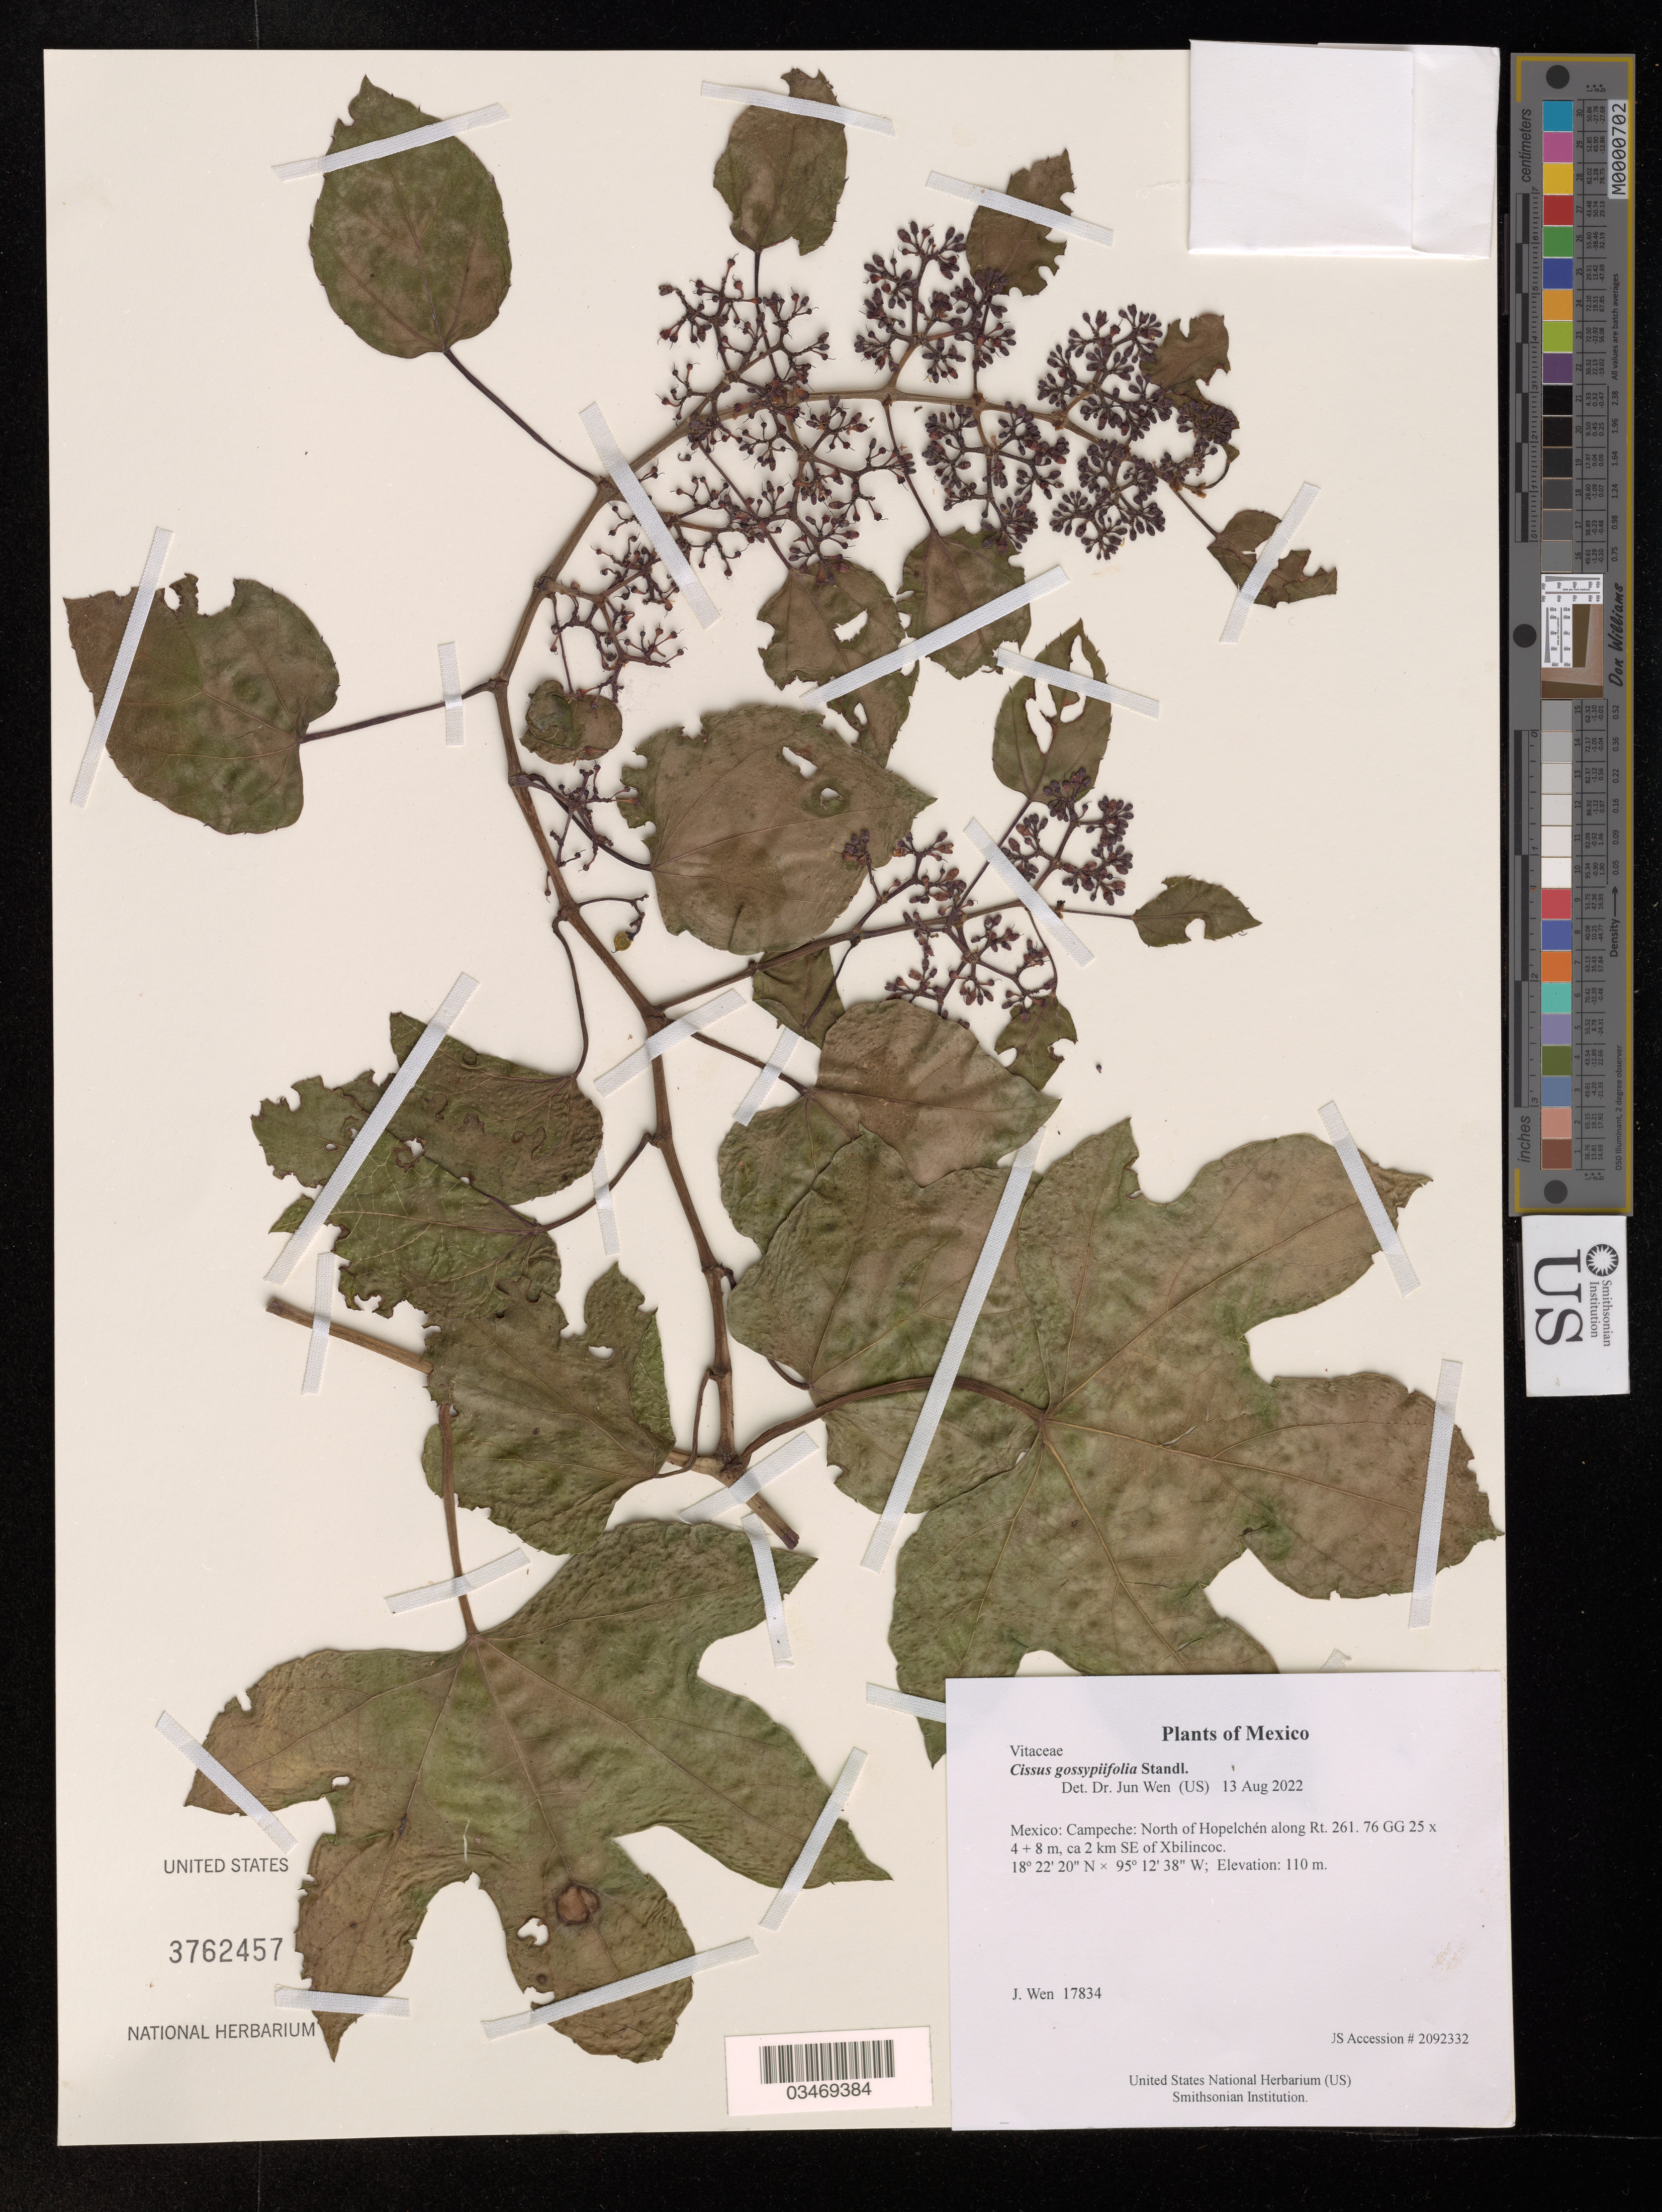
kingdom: Plantae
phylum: Tracheophyta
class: Magnoliopsida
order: Vitales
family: Vitaceae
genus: Cissus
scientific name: Cissus gossypiifolia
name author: Standl.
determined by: Wen, Jun, (BOT), Smithsonian Institution - National Museum of Natural History (UNITED STATES)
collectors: J. Wen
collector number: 17834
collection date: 2022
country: Mexico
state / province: Campeche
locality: North of Hopelchén along Rt. 261. 76 GG 25 x 4 + 8 m, ca 2 km SE of Xbilincoc.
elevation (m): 110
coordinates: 18 2220 N, 95 1238 W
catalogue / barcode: US 3762457